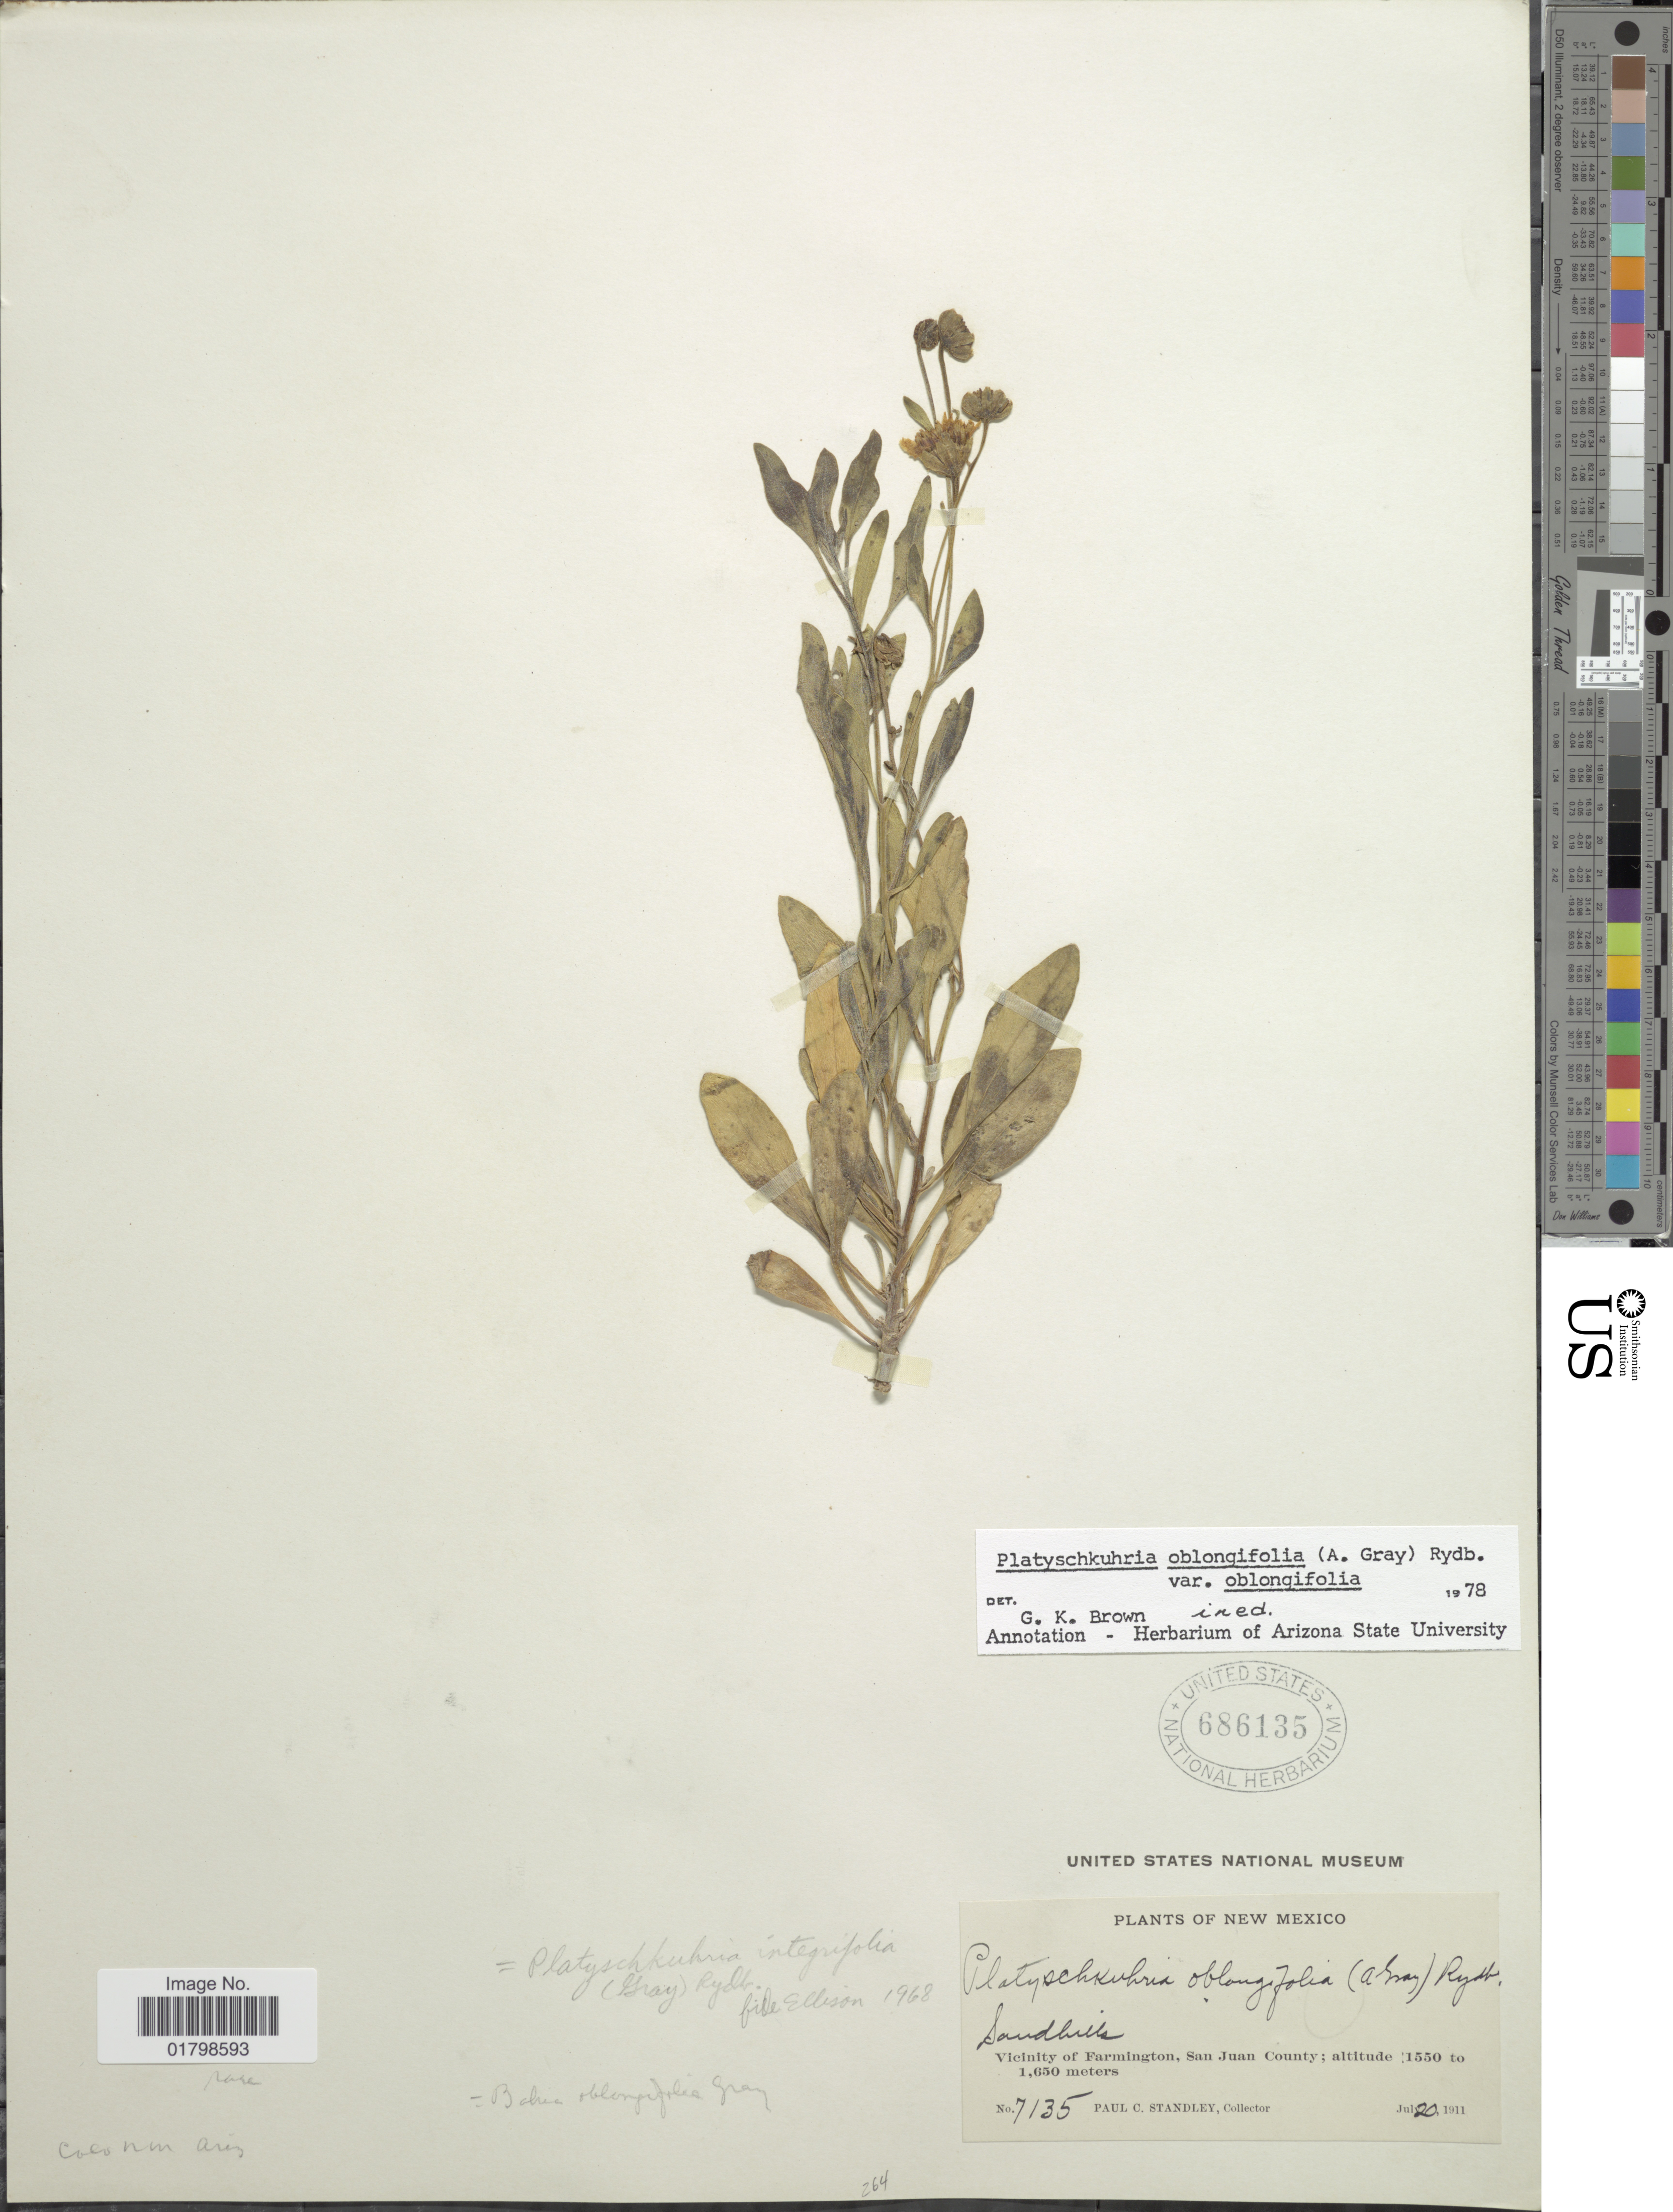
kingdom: Plantae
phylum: Tracheophyta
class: Magnoliopsida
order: Asterales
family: Asteraceae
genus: Platyschkuhria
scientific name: Platyschkuhria oblongifolia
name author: (A. Gray) Rydb.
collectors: P. C. Standley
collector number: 7135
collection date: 1911-07-20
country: United States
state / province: New Mexico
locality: Vicinity of Farmington, San Juan County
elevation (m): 1550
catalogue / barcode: US 686135